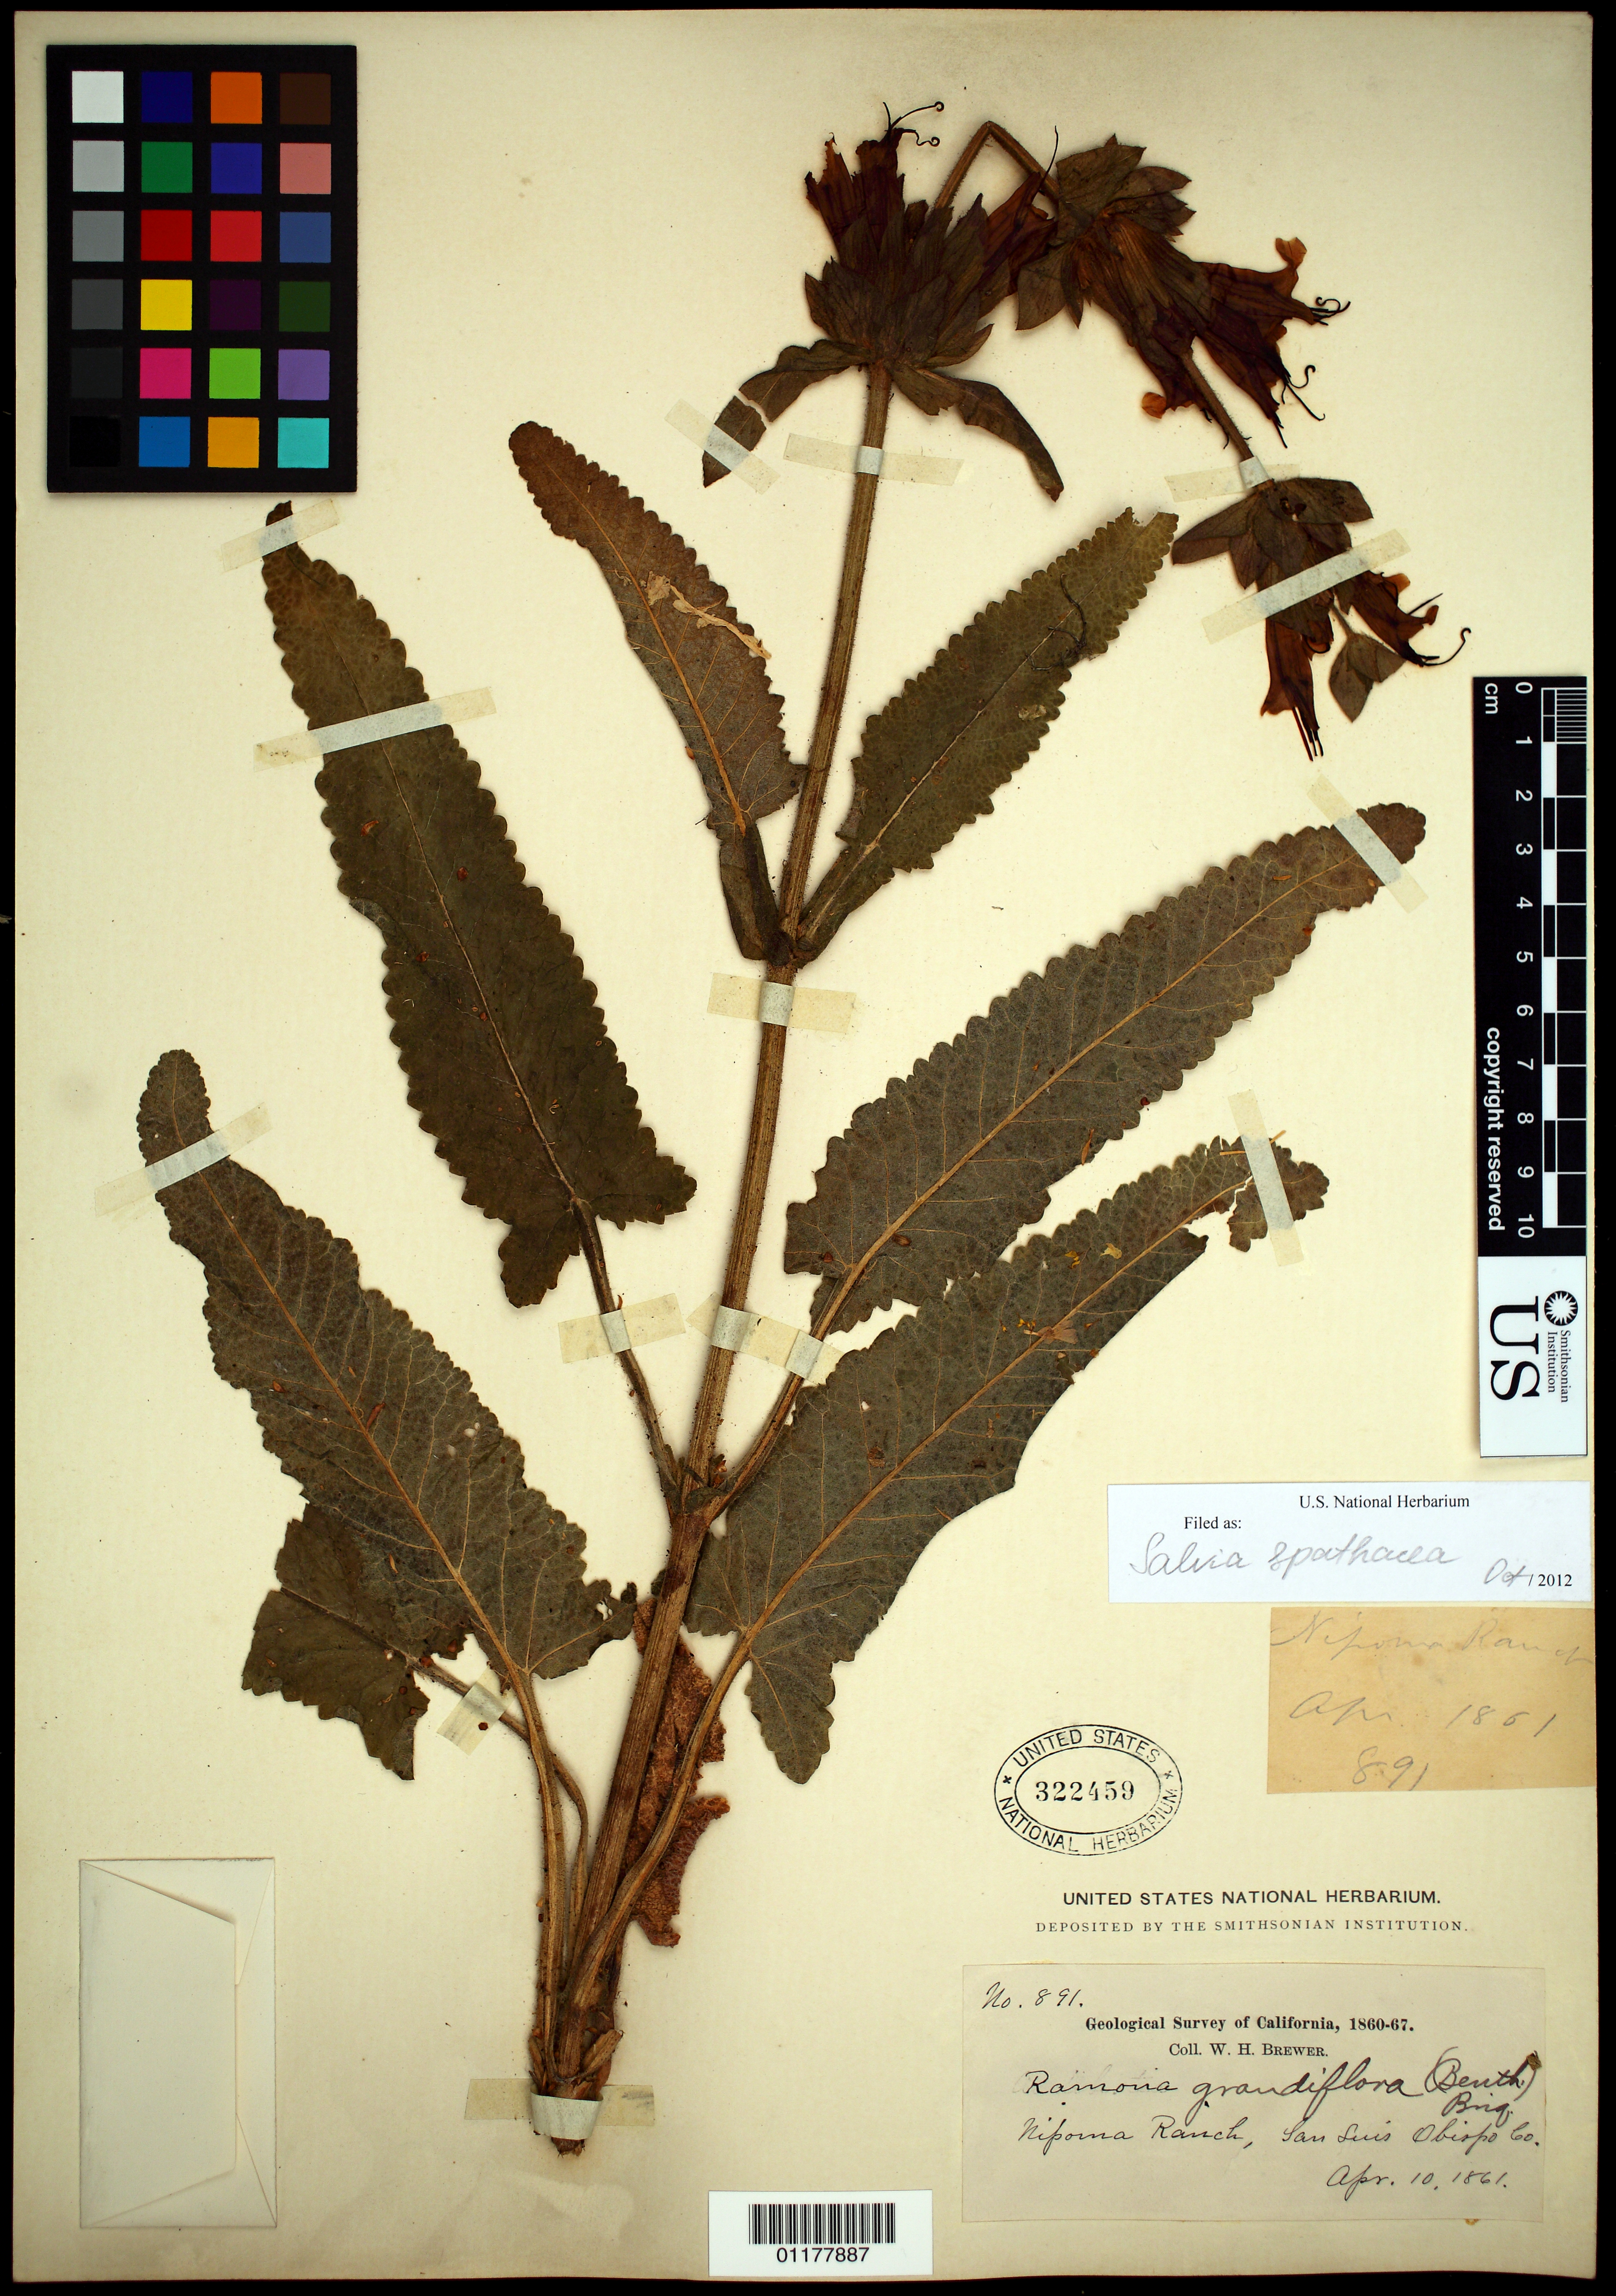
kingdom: Plantae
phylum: Tracheophyta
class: Magnoliopsida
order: Lamiales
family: Lamiaceae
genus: Salvia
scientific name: Salvia spathacea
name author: Greene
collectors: W. H. Brewer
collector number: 891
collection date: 1861-04-10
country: United States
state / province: California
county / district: San Luis Obispo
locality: Nipoma Ranch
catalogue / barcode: US 322459